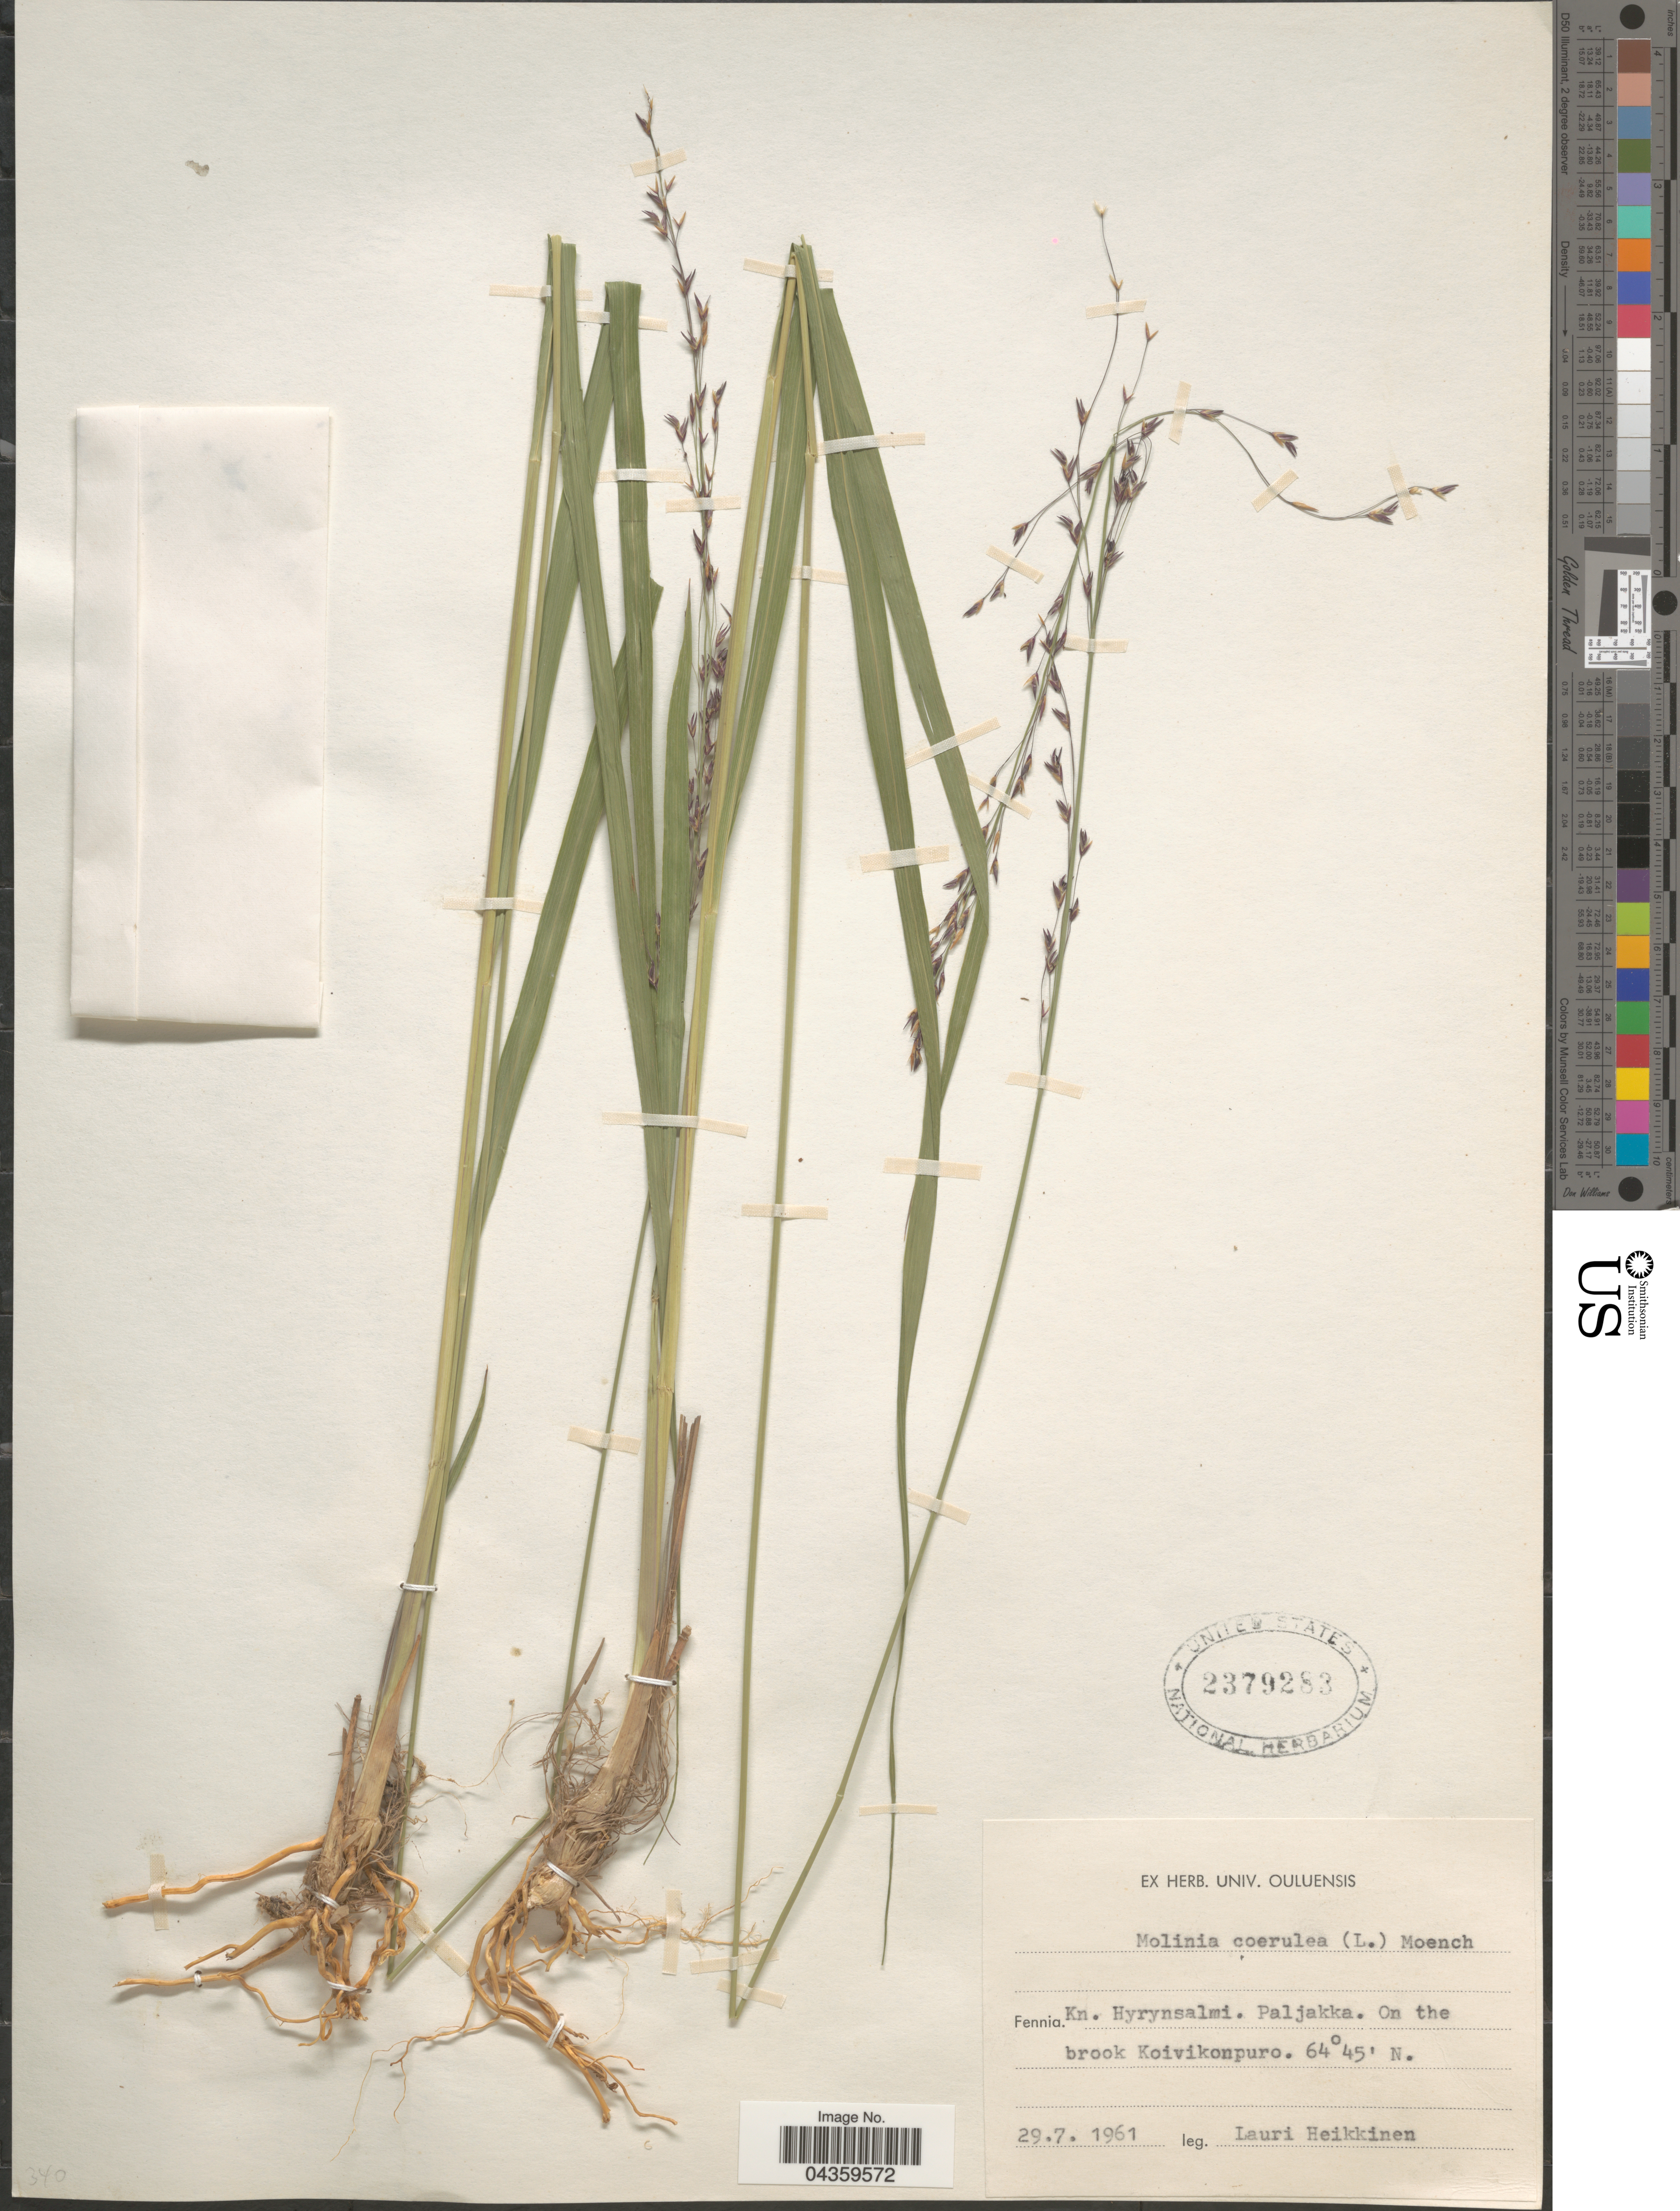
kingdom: Plantae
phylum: Tracheophyta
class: Liliopsida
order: Poales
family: Poaceae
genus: Molinia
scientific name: Molinia caerulea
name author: (L.) Moench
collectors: L. Heikkinen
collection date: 1961-07-29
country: Finland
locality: Fennia. Kn. Hyrynsalmi. Paljakka. On the brook Koivikonpuro.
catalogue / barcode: US 2379283